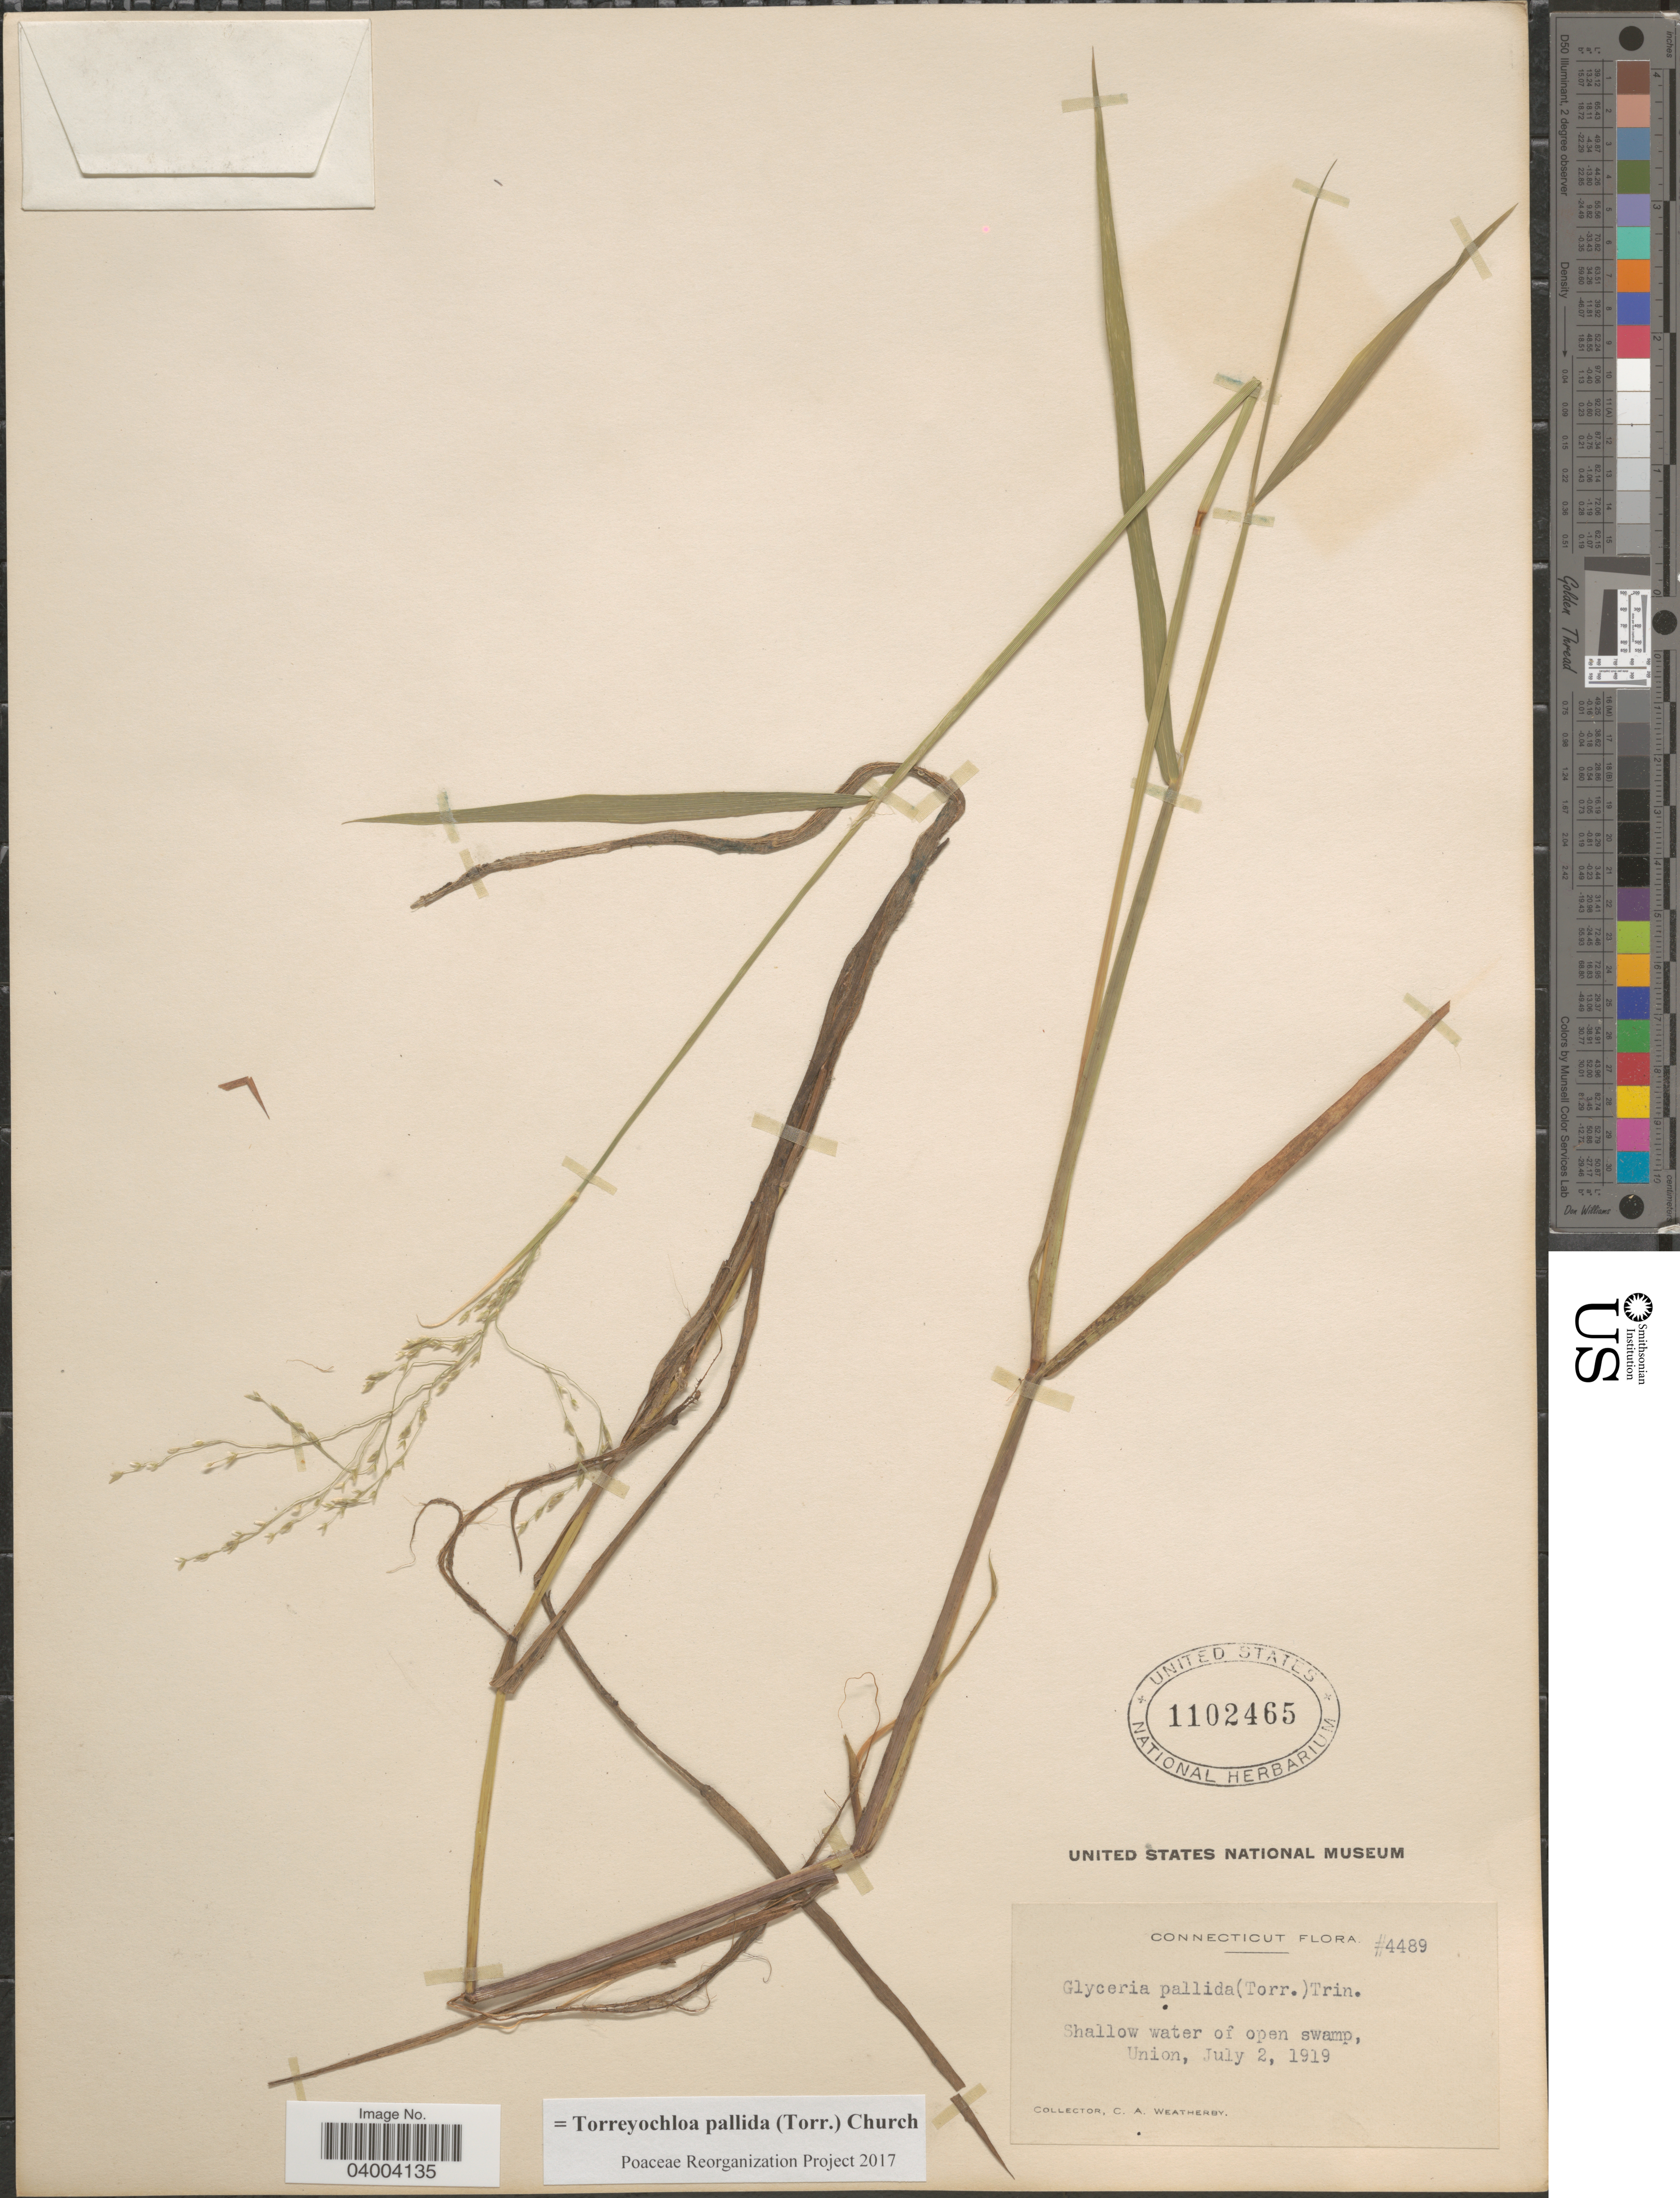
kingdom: Plantae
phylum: Tracheophyta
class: Liliopsida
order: Poales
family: Poaceae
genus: Torreyochloa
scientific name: Torreyochloa pallida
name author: (Torr.) G.L. Church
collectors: C. A. Weatherby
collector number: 4489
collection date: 1919-07-02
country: United States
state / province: Connecticut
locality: Union.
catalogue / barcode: US 1102465